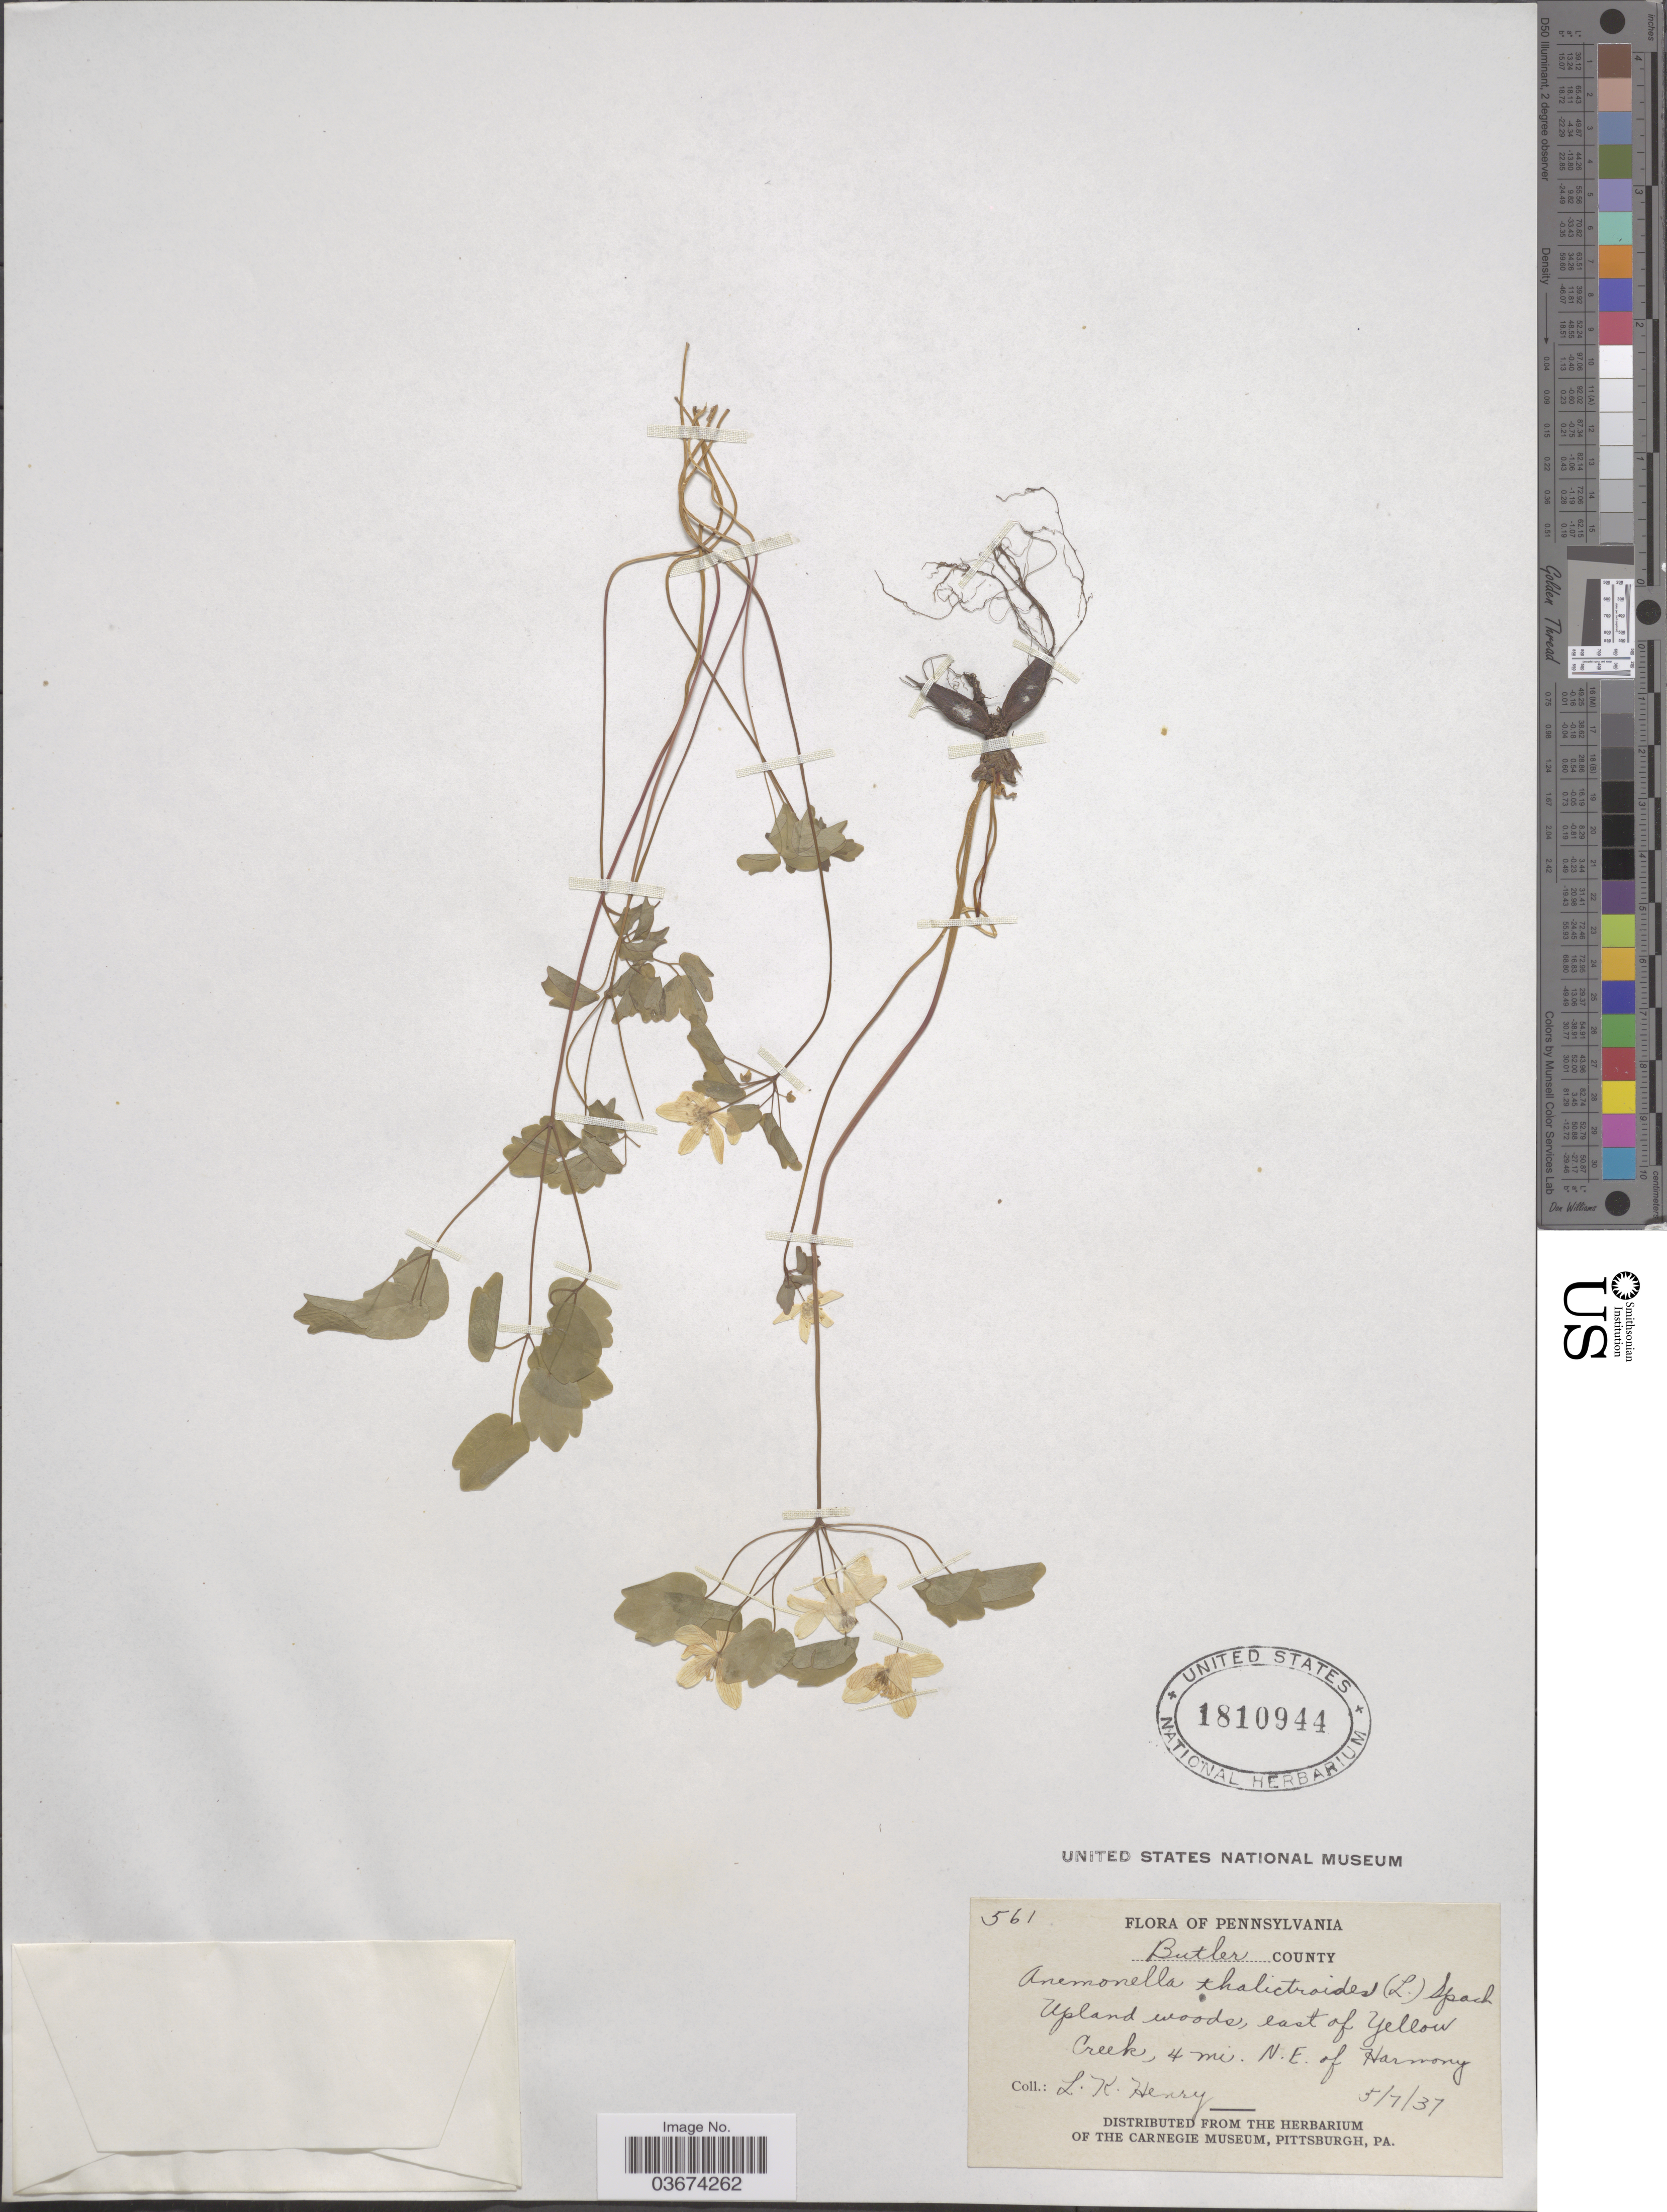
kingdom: Plantae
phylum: Tracheophyta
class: Magnoliopsida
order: Ranunculales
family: Ranunculaceae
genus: Thalictrum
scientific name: Thalictrum thalictroides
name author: (L.) A.J. Eames & B. Boivin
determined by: Strong, M. T., (US), Smithsonian Institution - National Museum of Natural History (UNITED STATES)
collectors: L. K. Henry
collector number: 561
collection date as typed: Transcribed d/m/y: 7/5/37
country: United States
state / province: Pennsylvania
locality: Butler County. Uplands woods, east of Yellow Creek, 4 mi. N. E. of Harmony.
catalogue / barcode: US 1810944